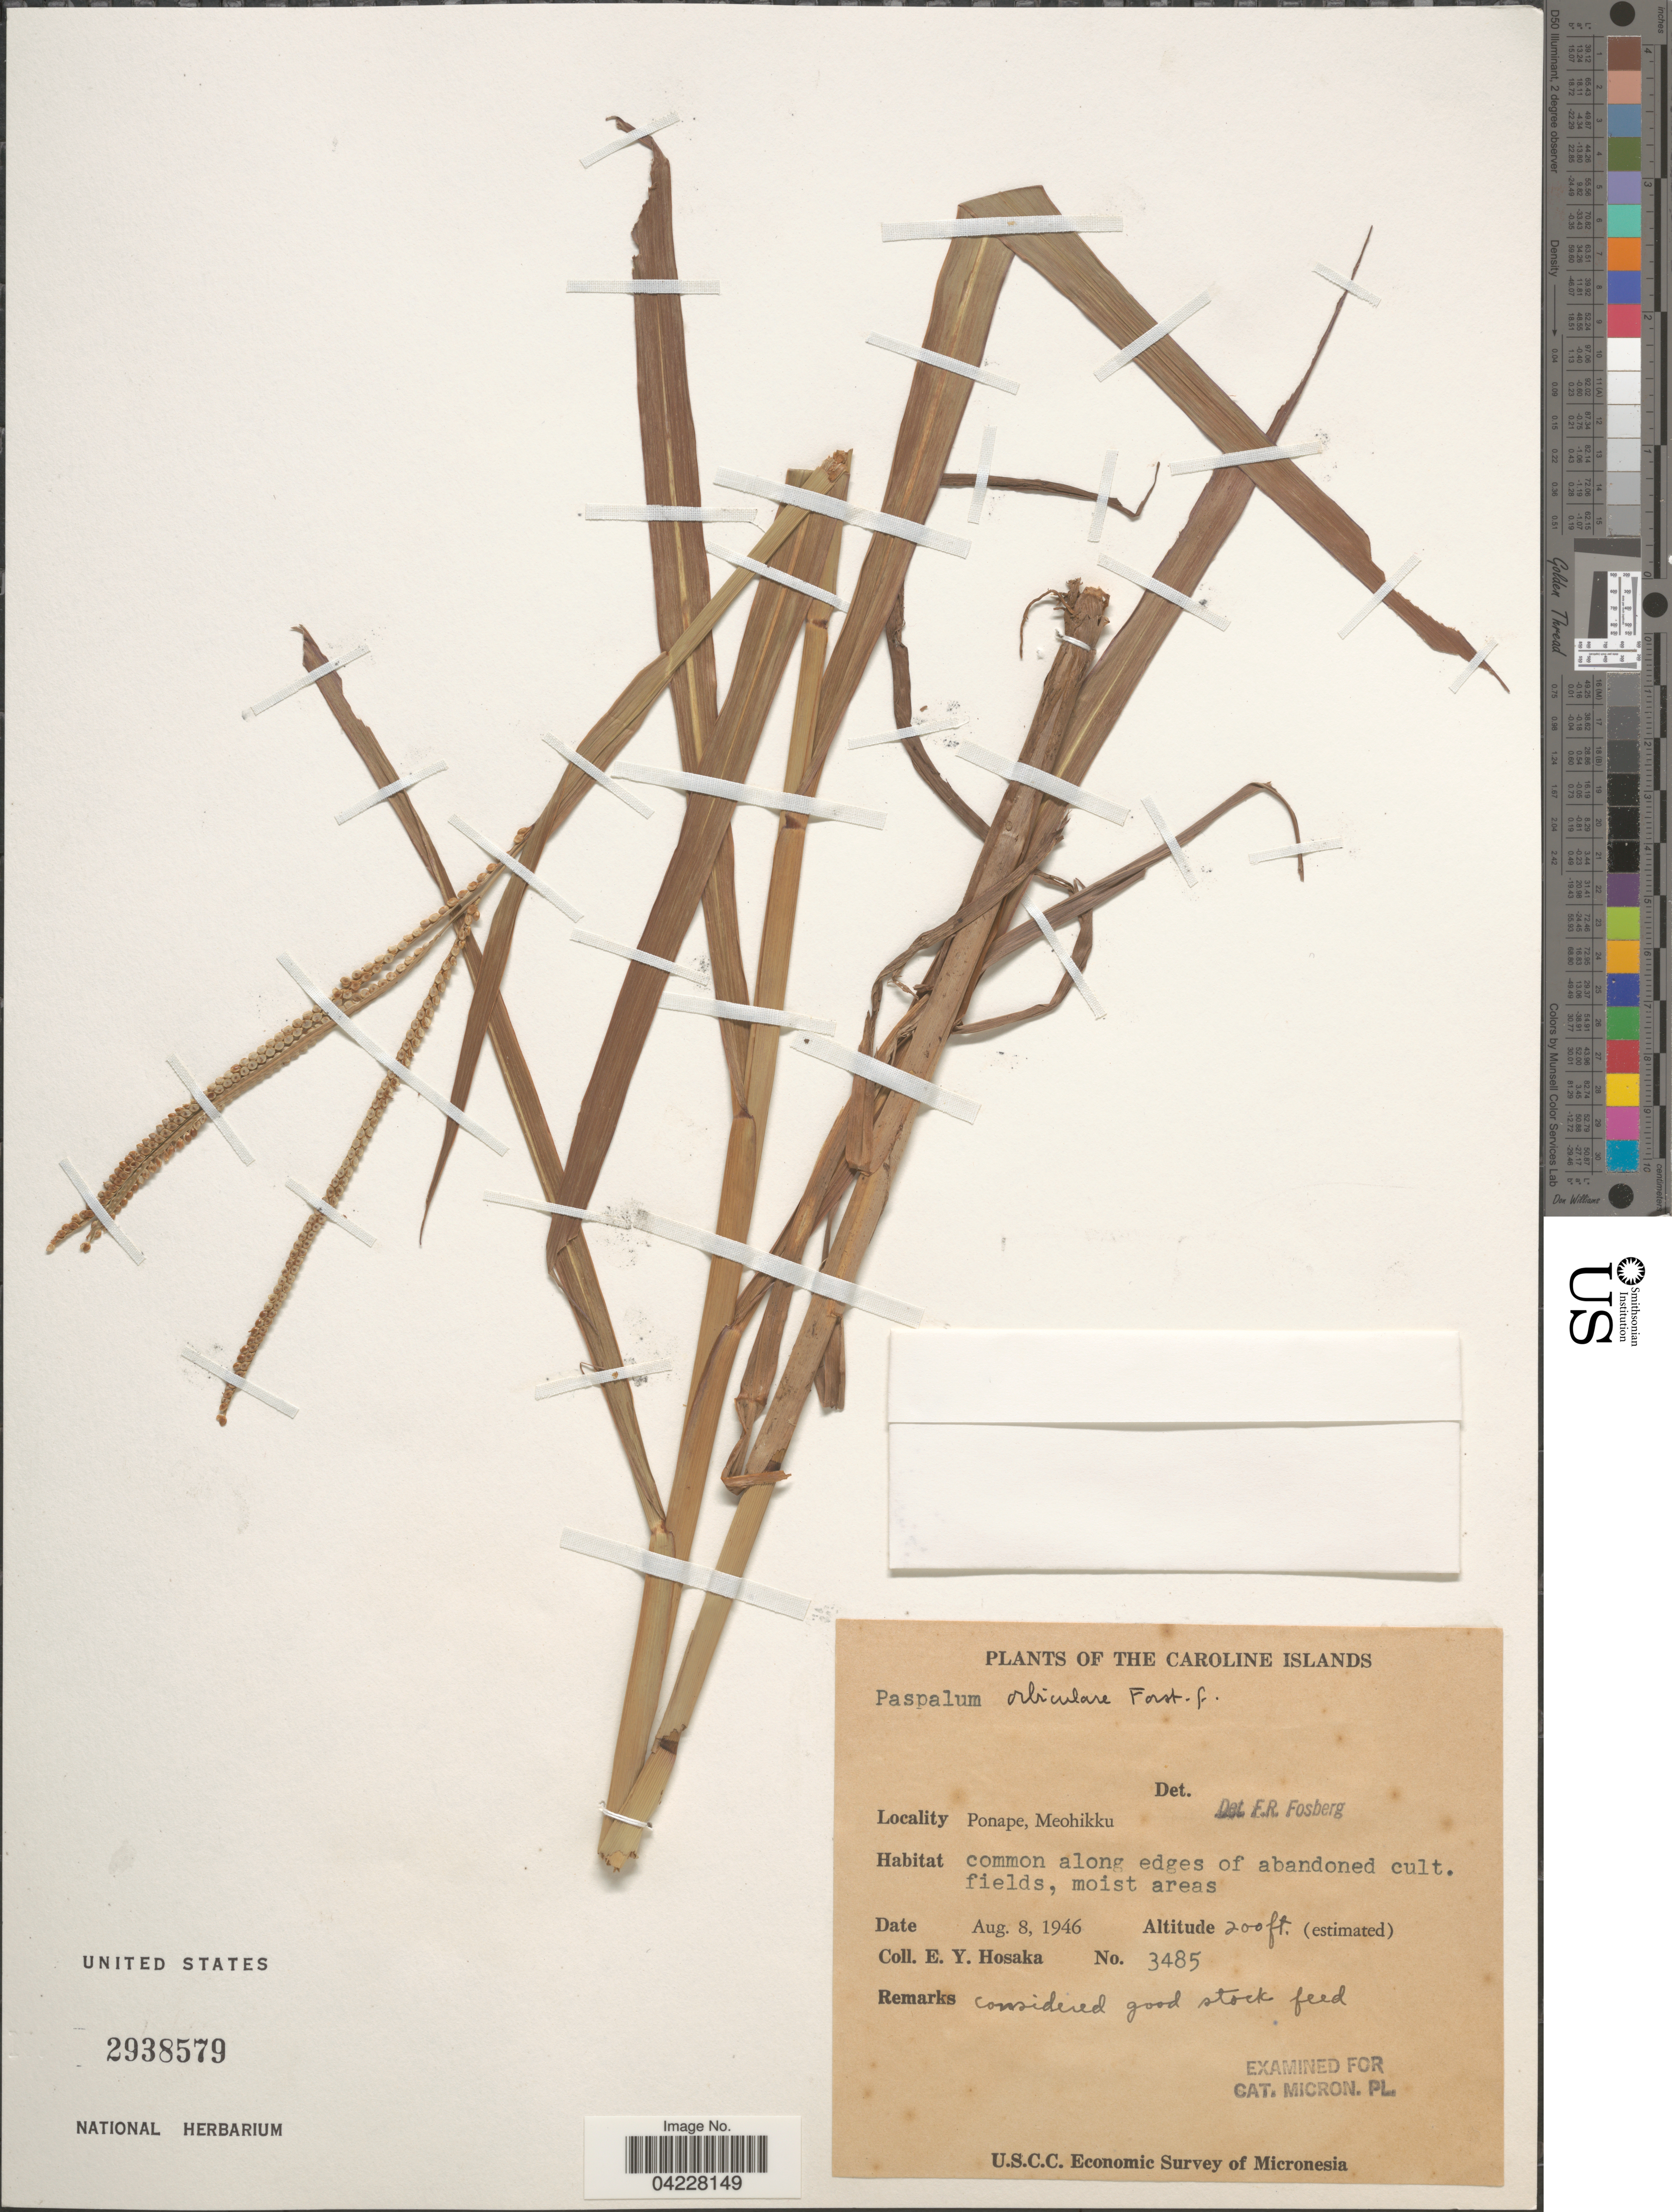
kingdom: Plantae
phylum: Tracheophyta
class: Liliopsida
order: Poales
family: Poaceae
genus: Paspalum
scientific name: Paspalum orbiculare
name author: G. Forst.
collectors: E. Y. Hosaka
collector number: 3485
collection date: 1946-08-08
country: Micronesia, Federated States of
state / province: Pohnpei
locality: The Caroline Islands. Ponape, Meohikku. U.S.C.C. Economic Survey of Micronesia.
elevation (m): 61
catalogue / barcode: US 2938579